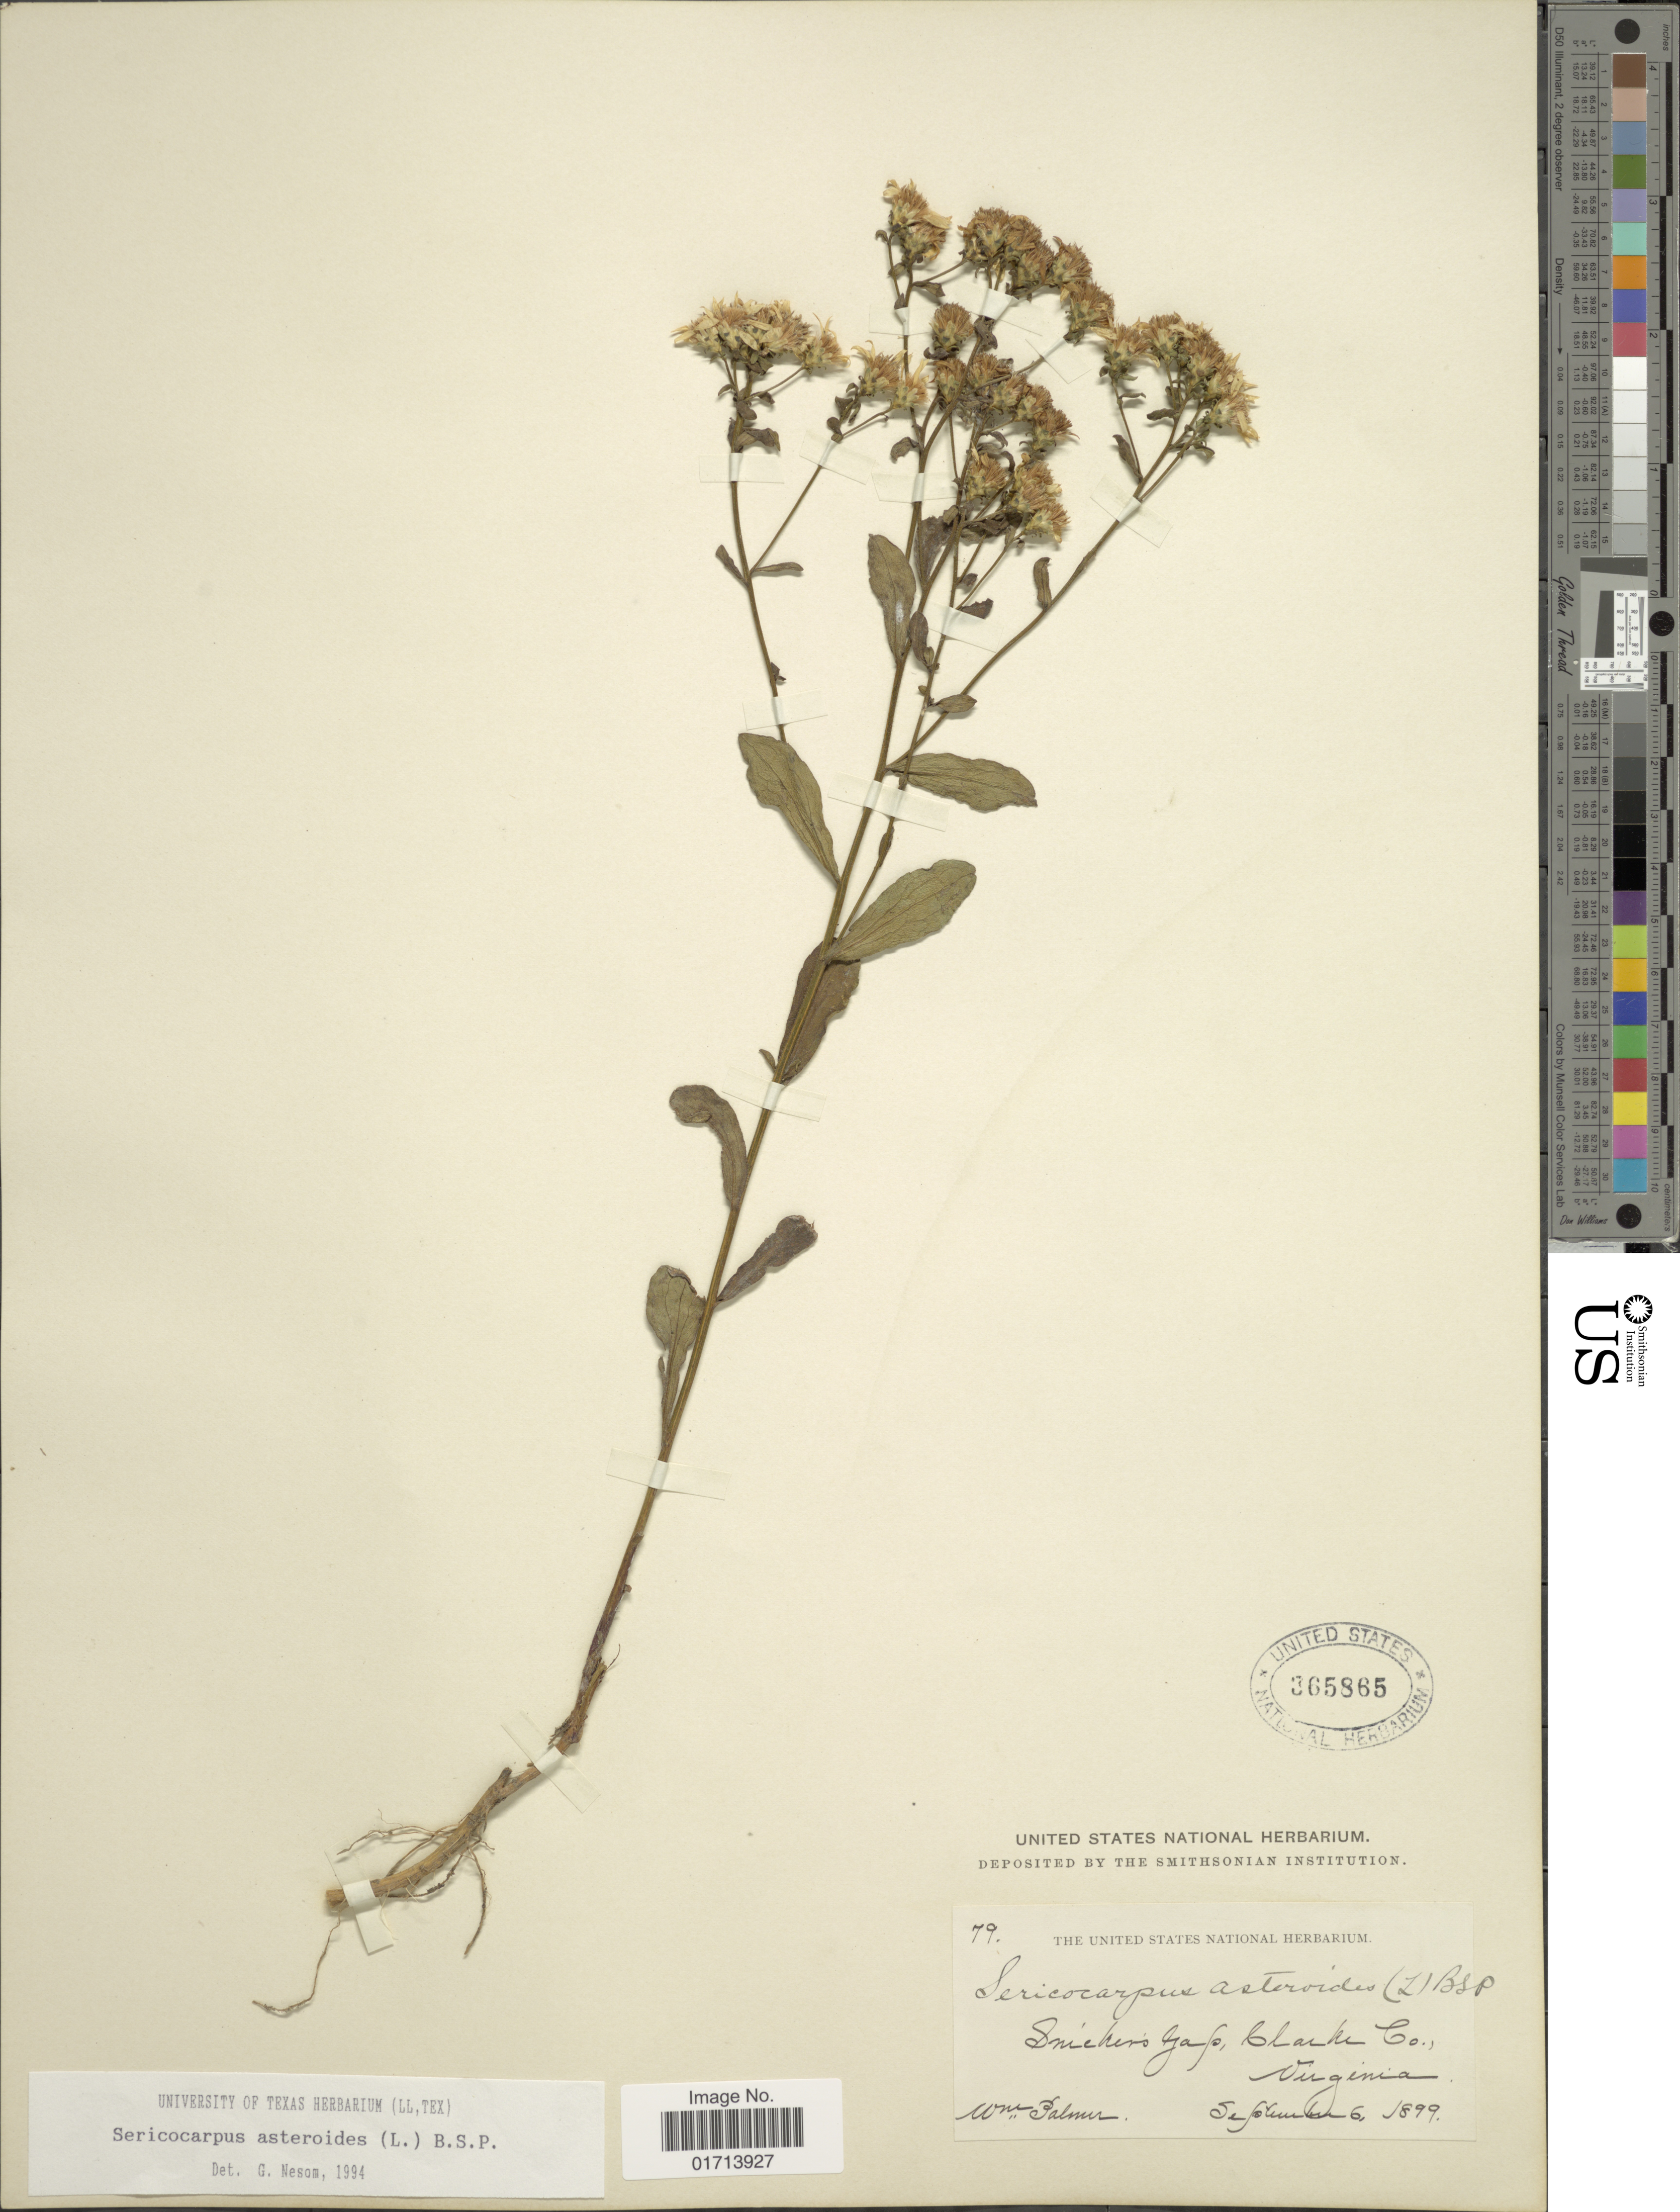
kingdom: Plantae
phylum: Tracheophyta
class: Magnoliopsida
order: Asterales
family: Asteraceae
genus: Sericocarpus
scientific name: Sericocarpus asteroides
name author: (L.) Britton, Stearns & Poggenb.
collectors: W. Palmer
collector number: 79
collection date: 1899-09-06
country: United States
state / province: Virginia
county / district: Clarke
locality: Snickers Gap, Black Co.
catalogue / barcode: US 365865